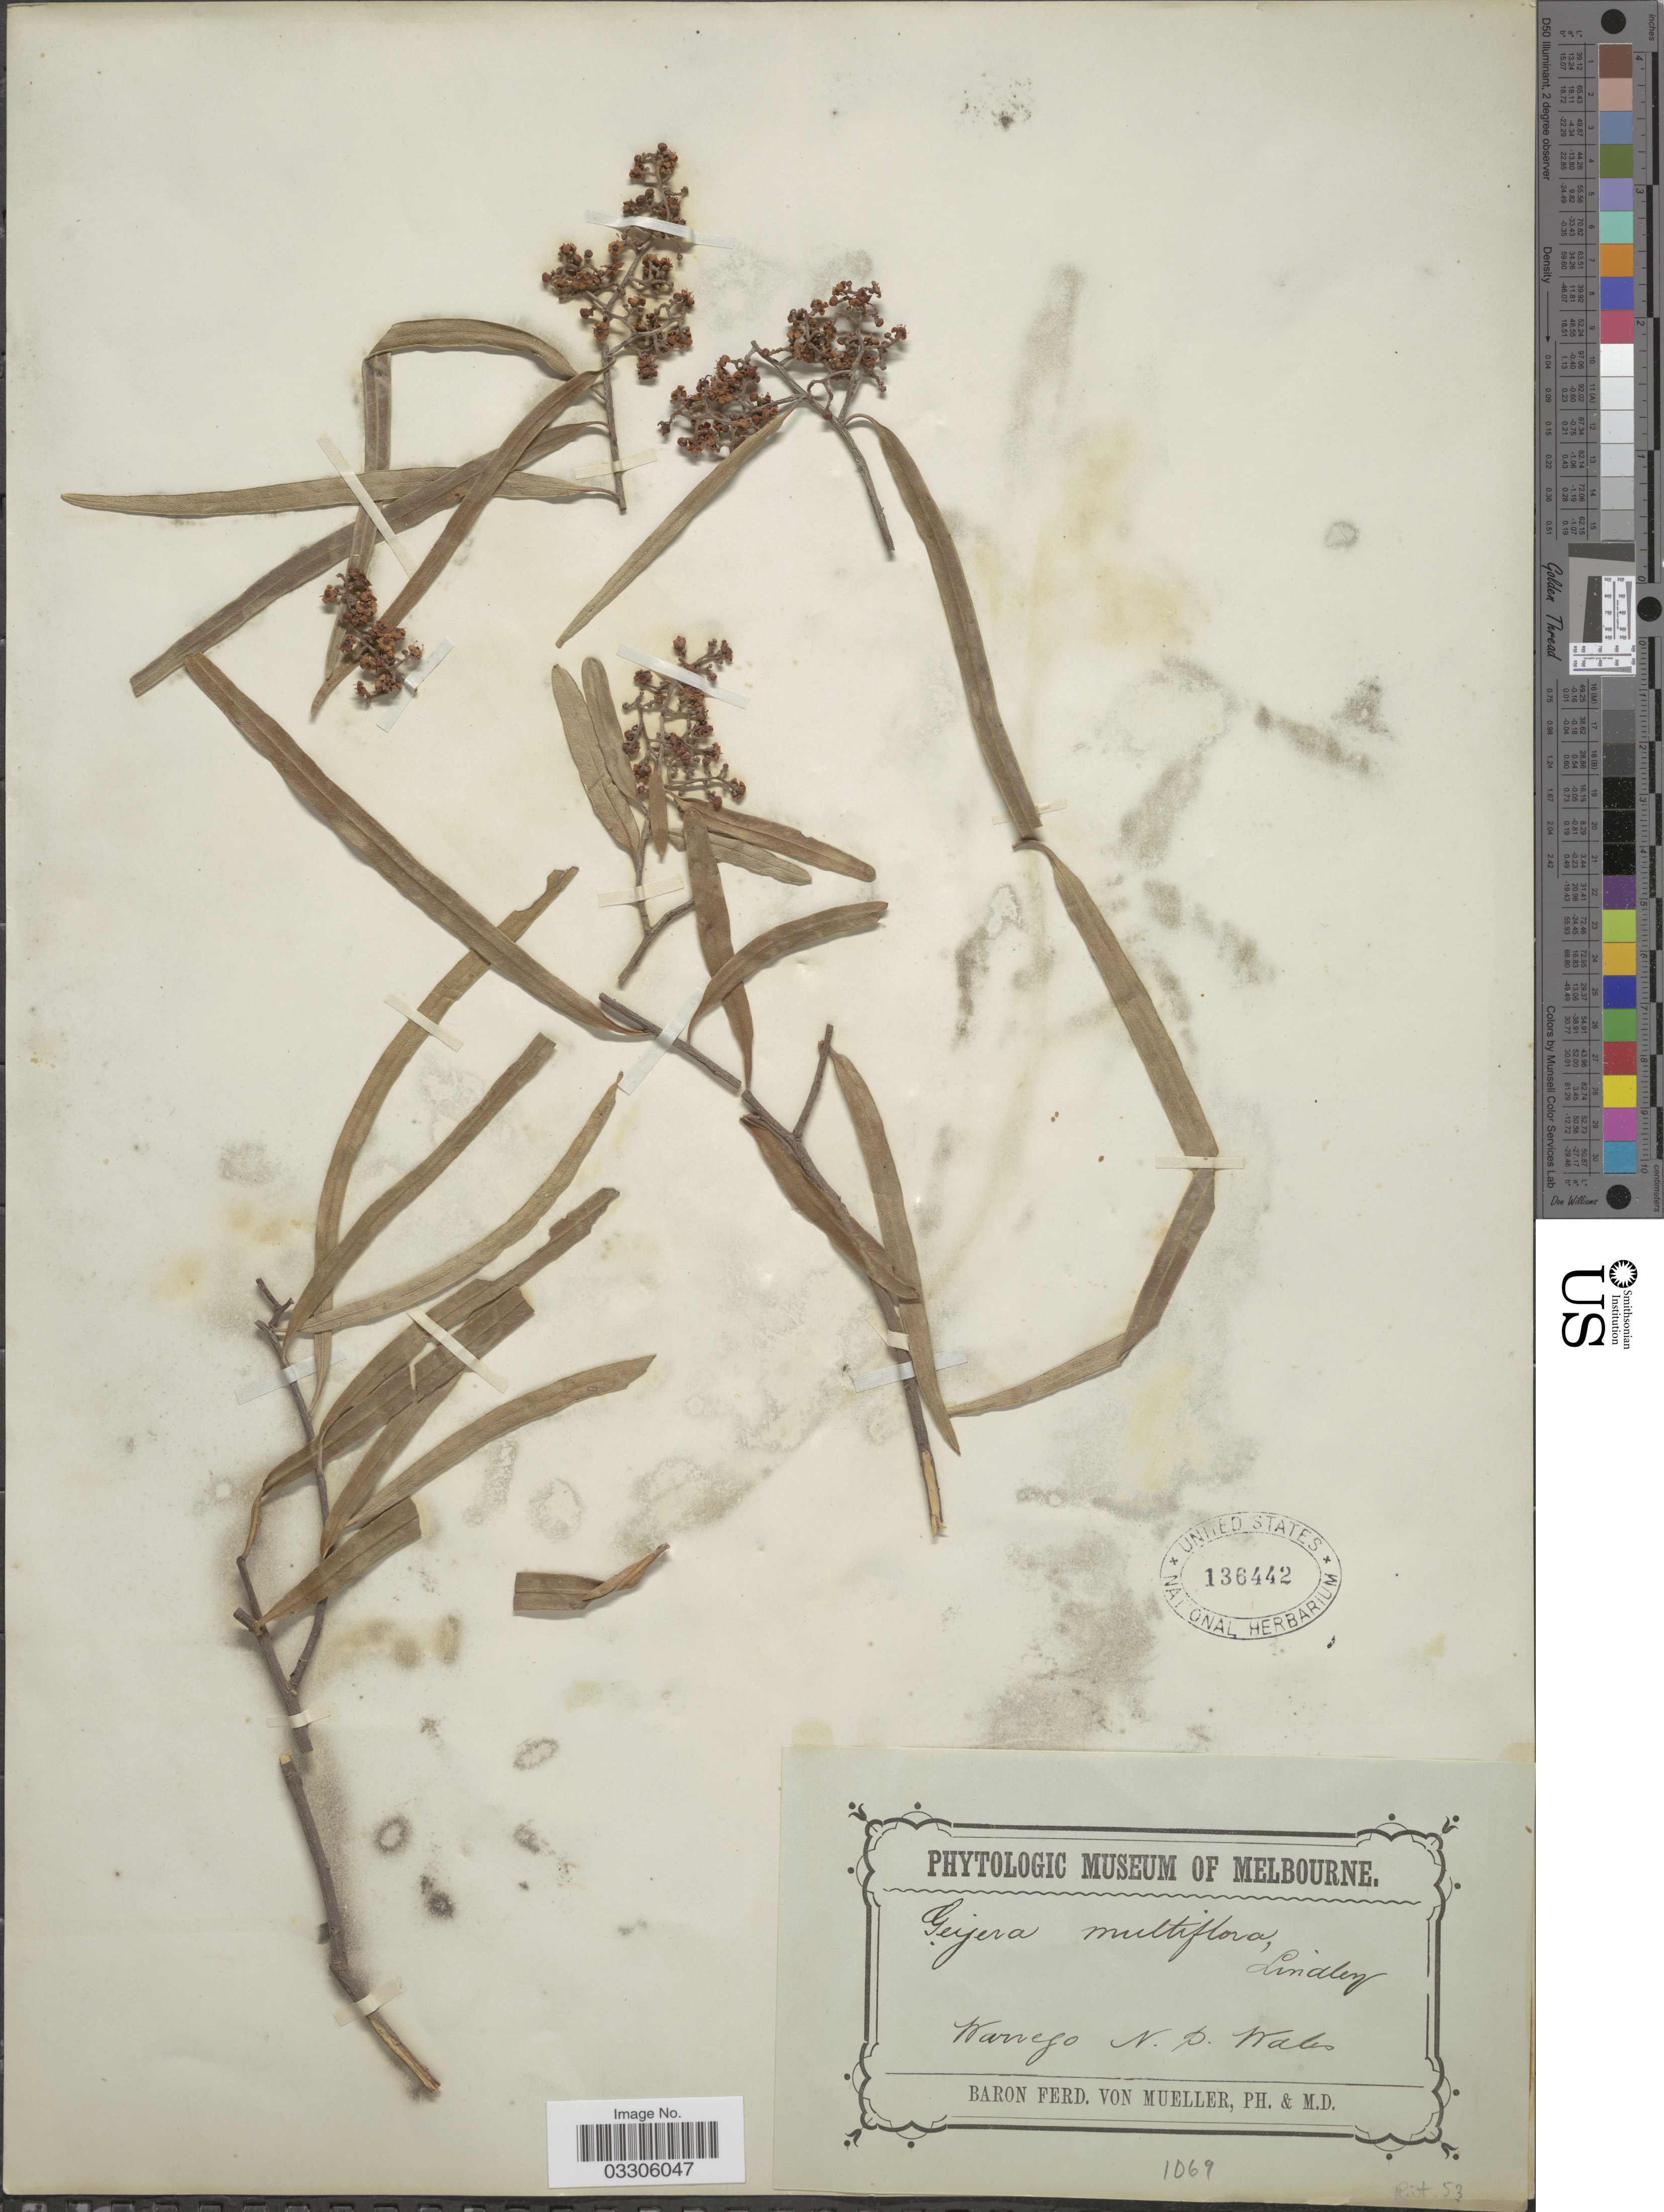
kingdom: Plantae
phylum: Tracheophyta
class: Magnoliopsida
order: Sapindales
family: Rutaceae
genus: Geijera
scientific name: Geijera multiflora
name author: Lindl.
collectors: F. Mueller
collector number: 1069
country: Australia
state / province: New South Wales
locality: Warrego.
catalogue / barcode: US 136442